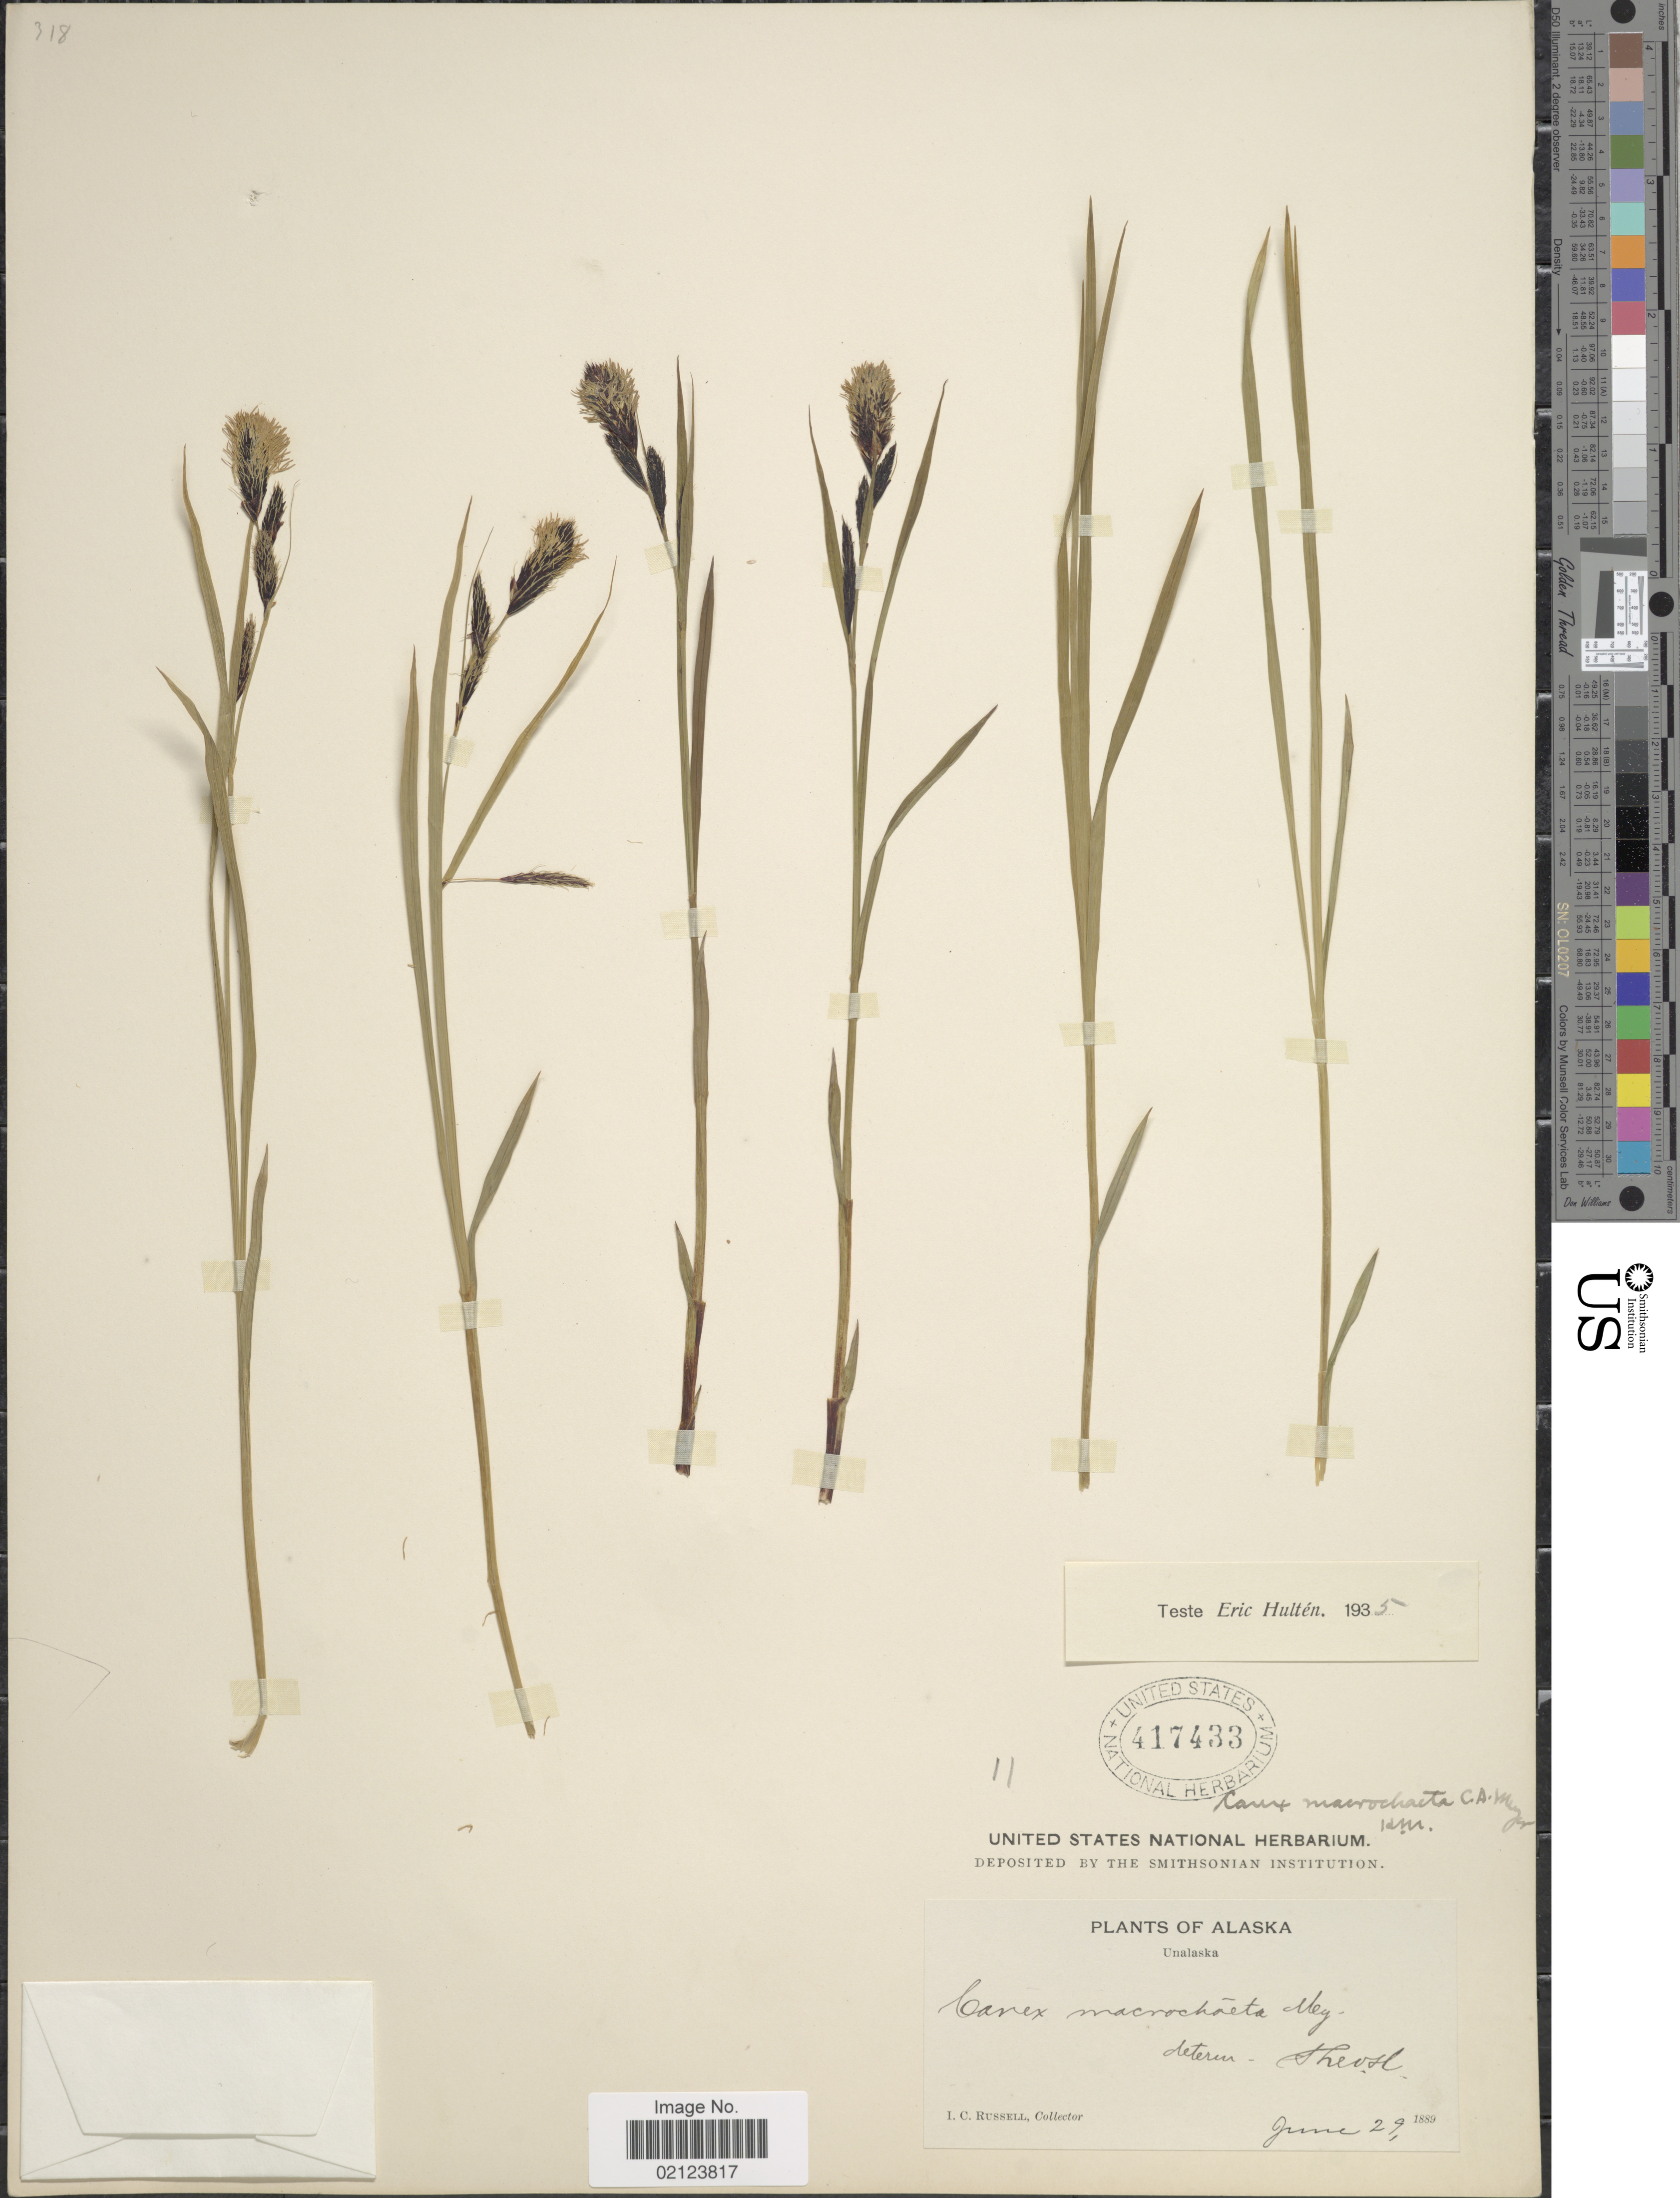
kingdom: Plantae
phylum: Tracheophyta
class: Liliopsida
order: Poales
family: Cyperaceae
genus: Carex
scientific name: Carex macrochaeta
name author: C.A. Mey.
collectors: I. C. Russell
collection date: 1889-06-29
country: United States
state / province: Alaska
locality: Unalaska.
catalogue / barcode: US 417433